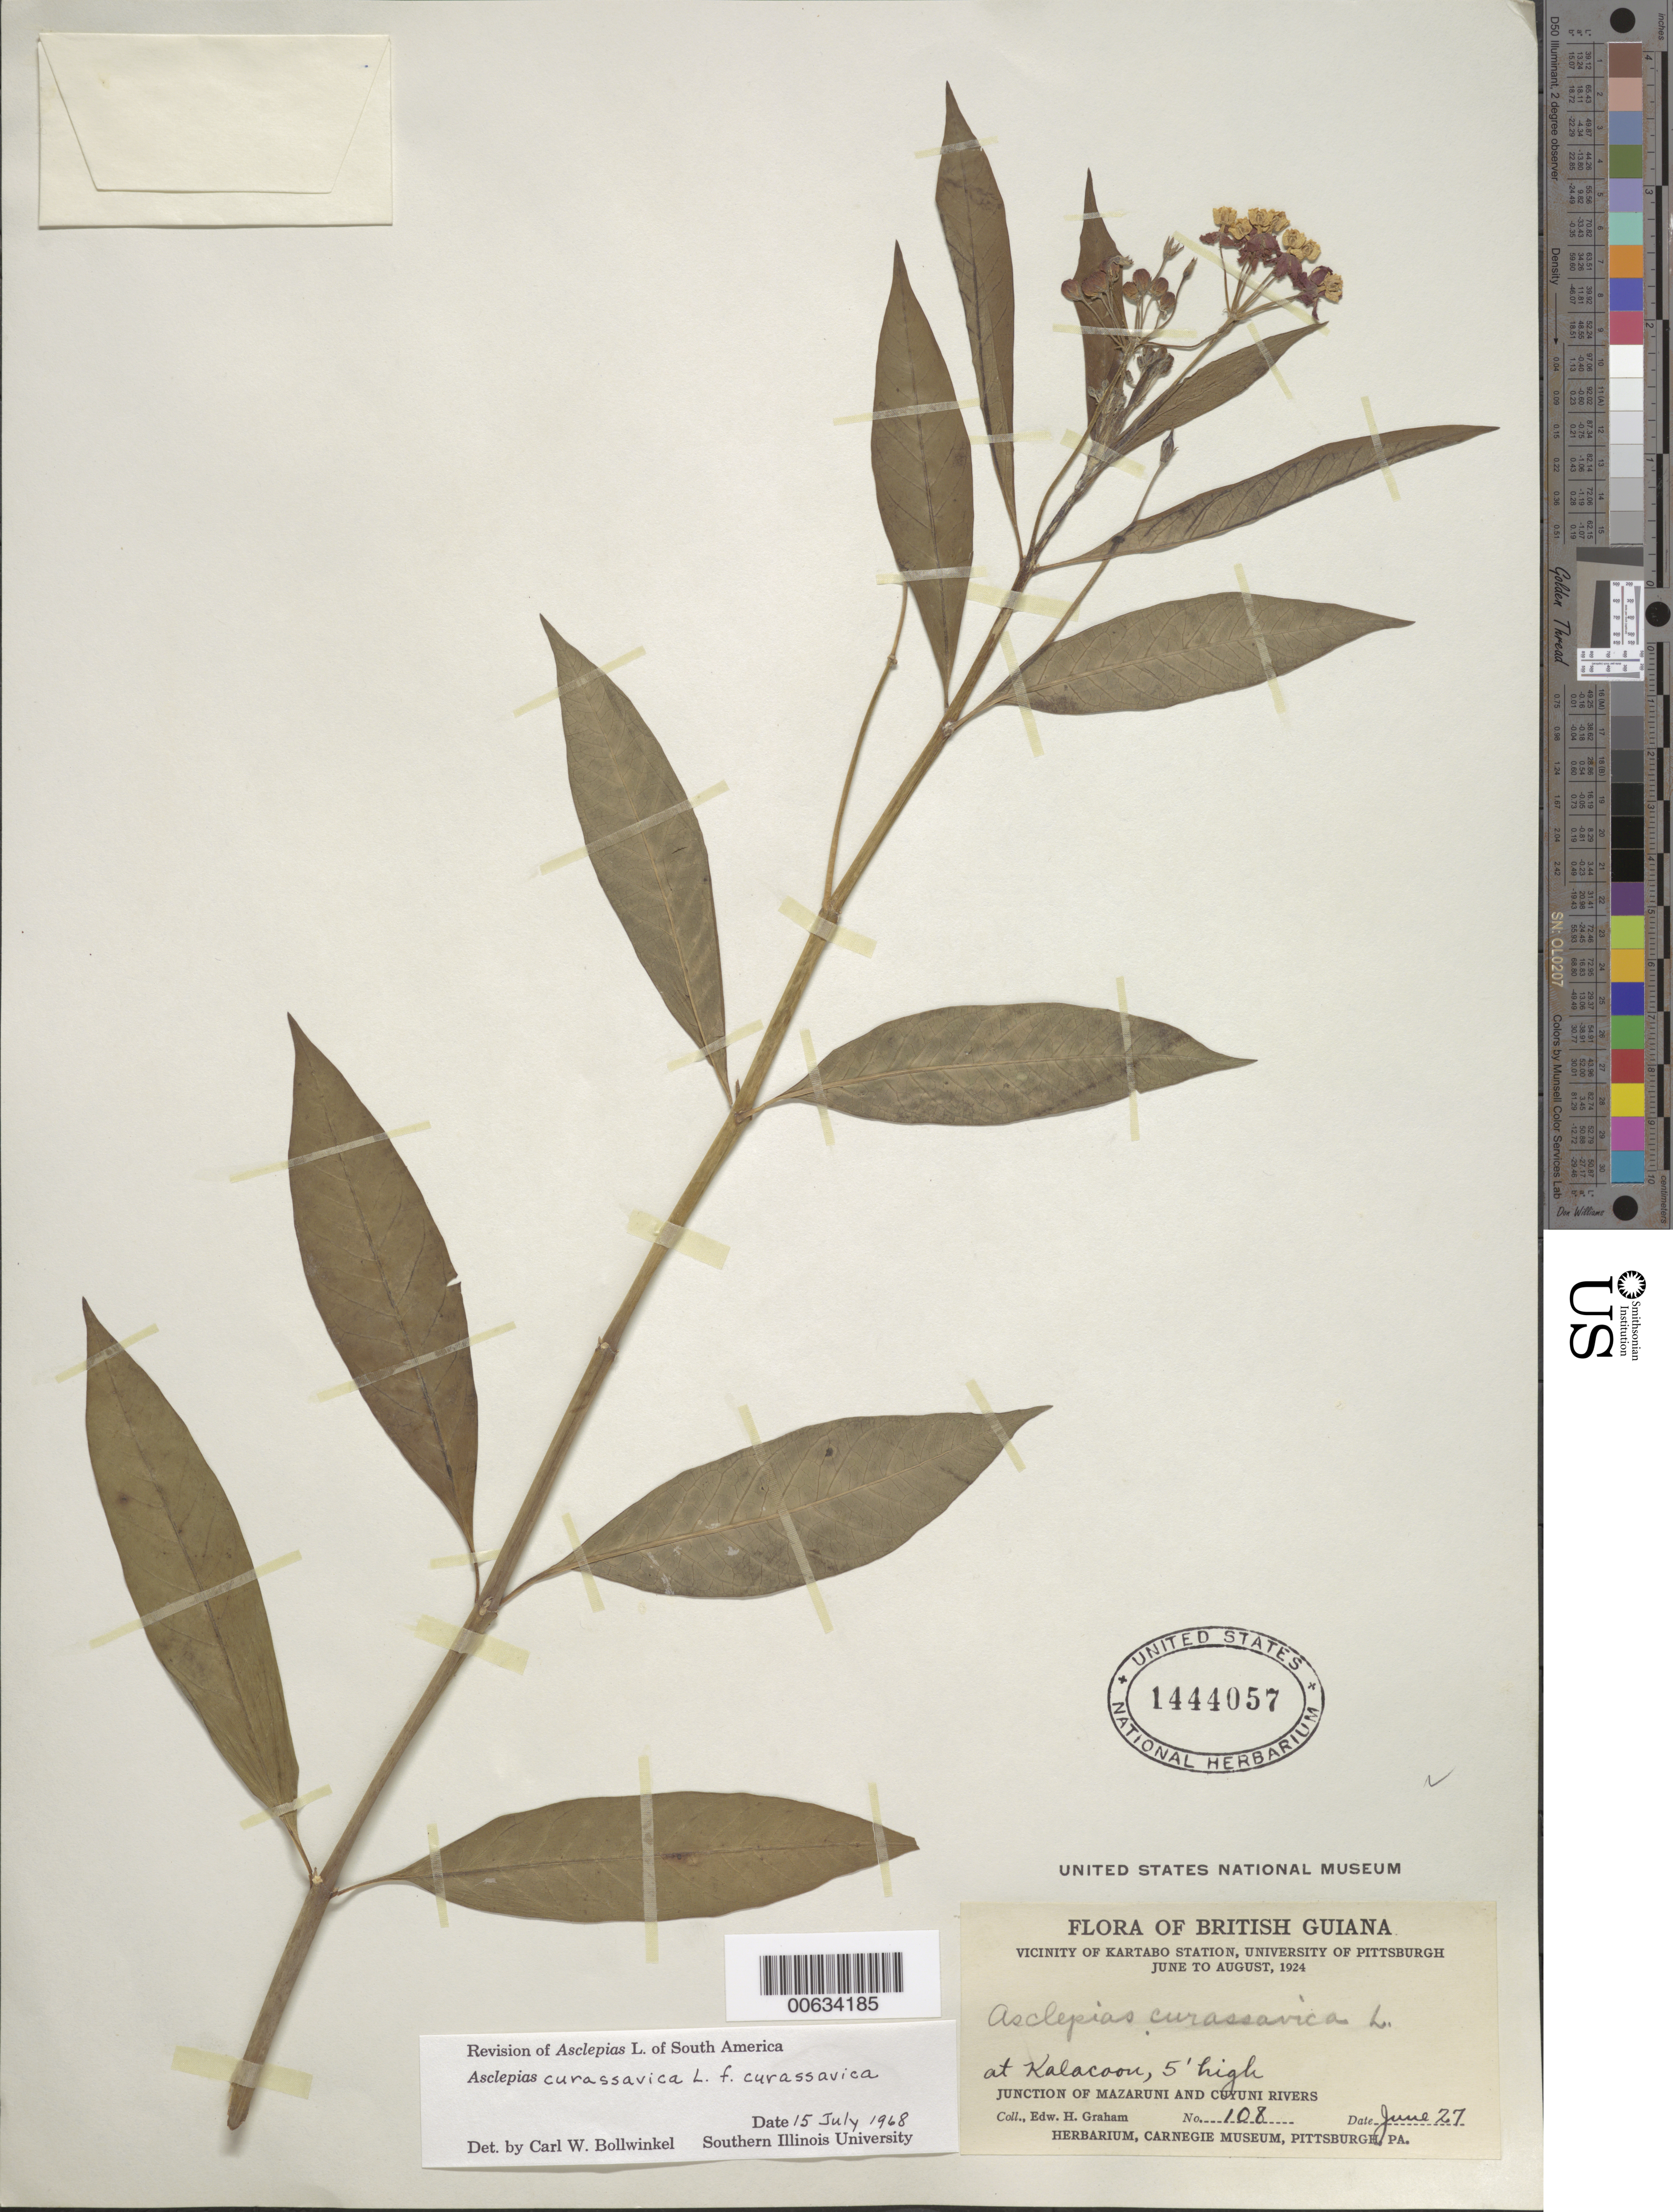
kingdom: Plantae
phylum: Tracheophyta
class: Magnoliopsida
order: Gentianales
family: Apocynaceae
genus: Asclepias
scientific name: Asclepias curassavica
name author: L.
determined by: Bollwinkel, C. W.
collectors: E. H. Graham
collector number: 108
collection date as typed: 27-Jun-24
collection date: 1924-06-27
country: Guyana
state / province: Cuyuni-Mazaruni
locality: Kartabo Station, junction of Mazaruni and Cuyuni Rivers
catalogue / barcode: US 1444057